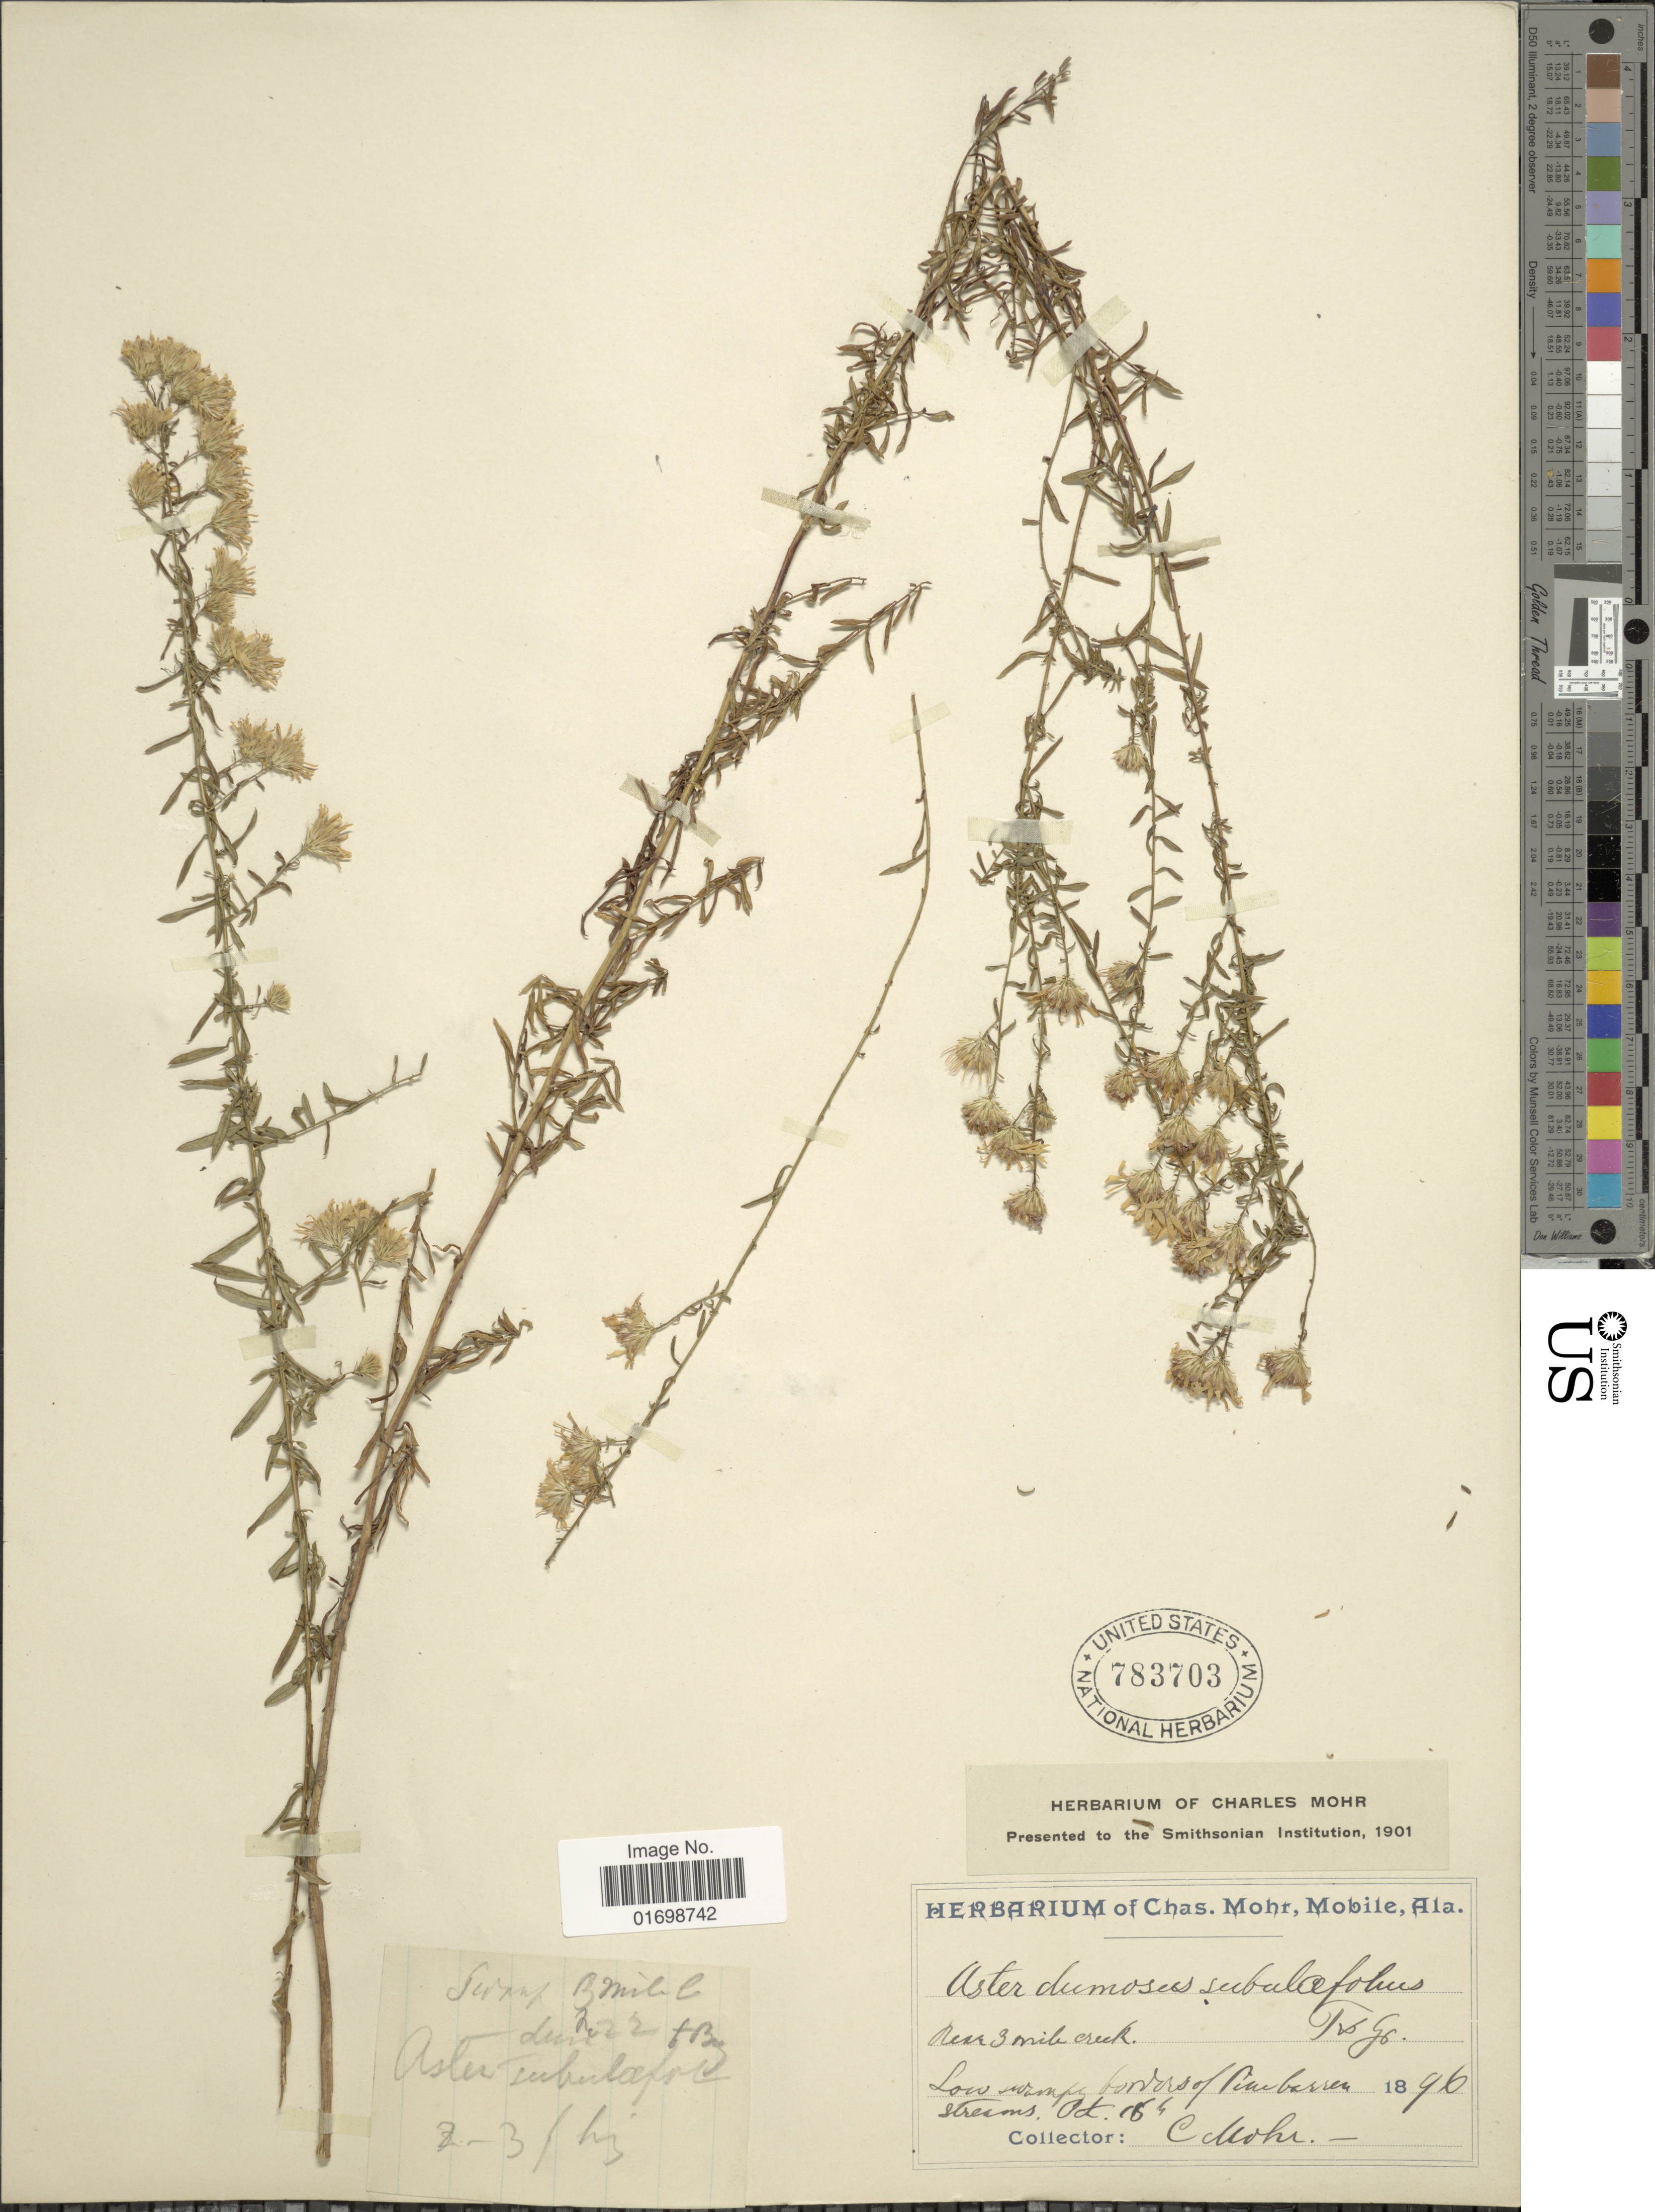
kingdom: Plantae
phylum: Tracheophyta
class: Magnoliopsida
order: Asterales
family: Asteraceae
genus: Symphyotrichum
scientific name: Symphyotrichum dumosum var. subulifolium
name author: (Torr. & A. Gray) G.L. Nesom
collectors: Mohr, C. T. (herbarium)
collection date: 1896-10-16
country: United States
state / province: Alabama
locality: Mobile, Near 3 mile creek, low swamps borders of Pine barren streams.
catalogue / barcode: US 783703